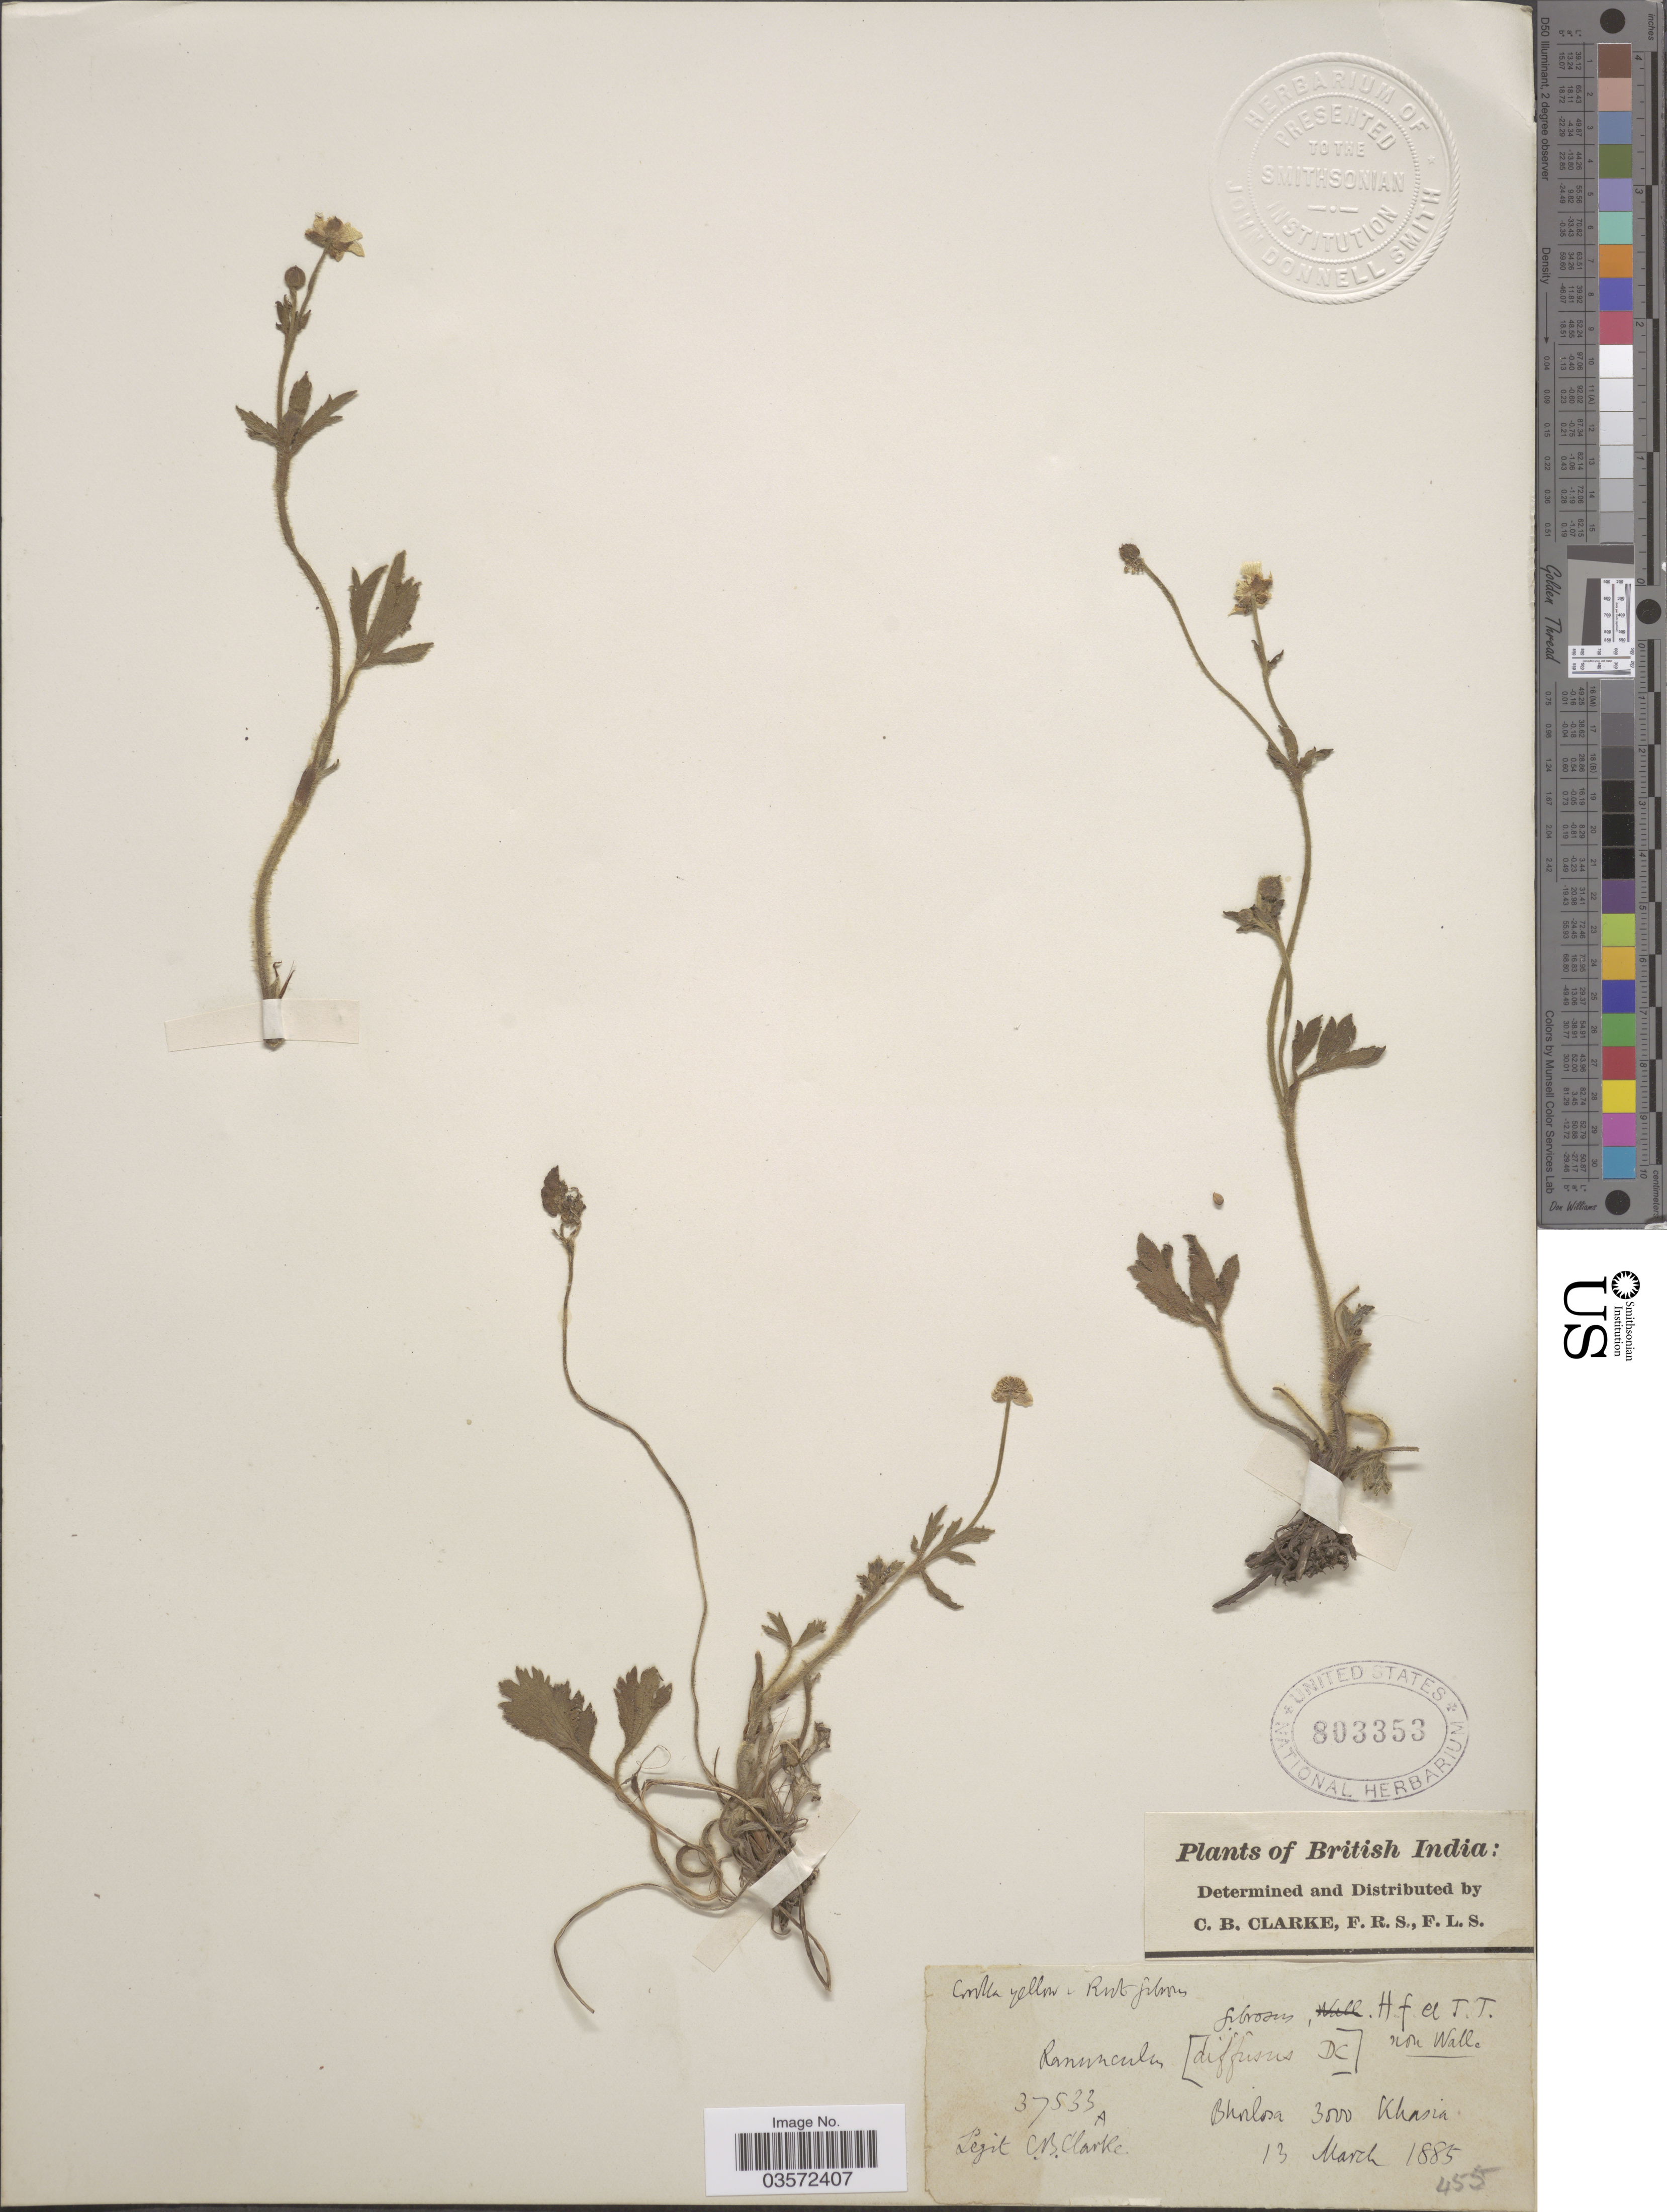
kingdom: Plantae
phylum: Tracheophyta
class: Magnoliopsida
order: Ranunculales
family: Ranunculaceae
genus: Ranunculus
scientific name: Ranunculus diffusus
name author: DC.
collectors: C. B. Clarke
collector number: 37533A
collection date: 1885-03-13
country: India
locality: British India. Bhoilasa, Khasia.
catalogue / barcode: US 803353